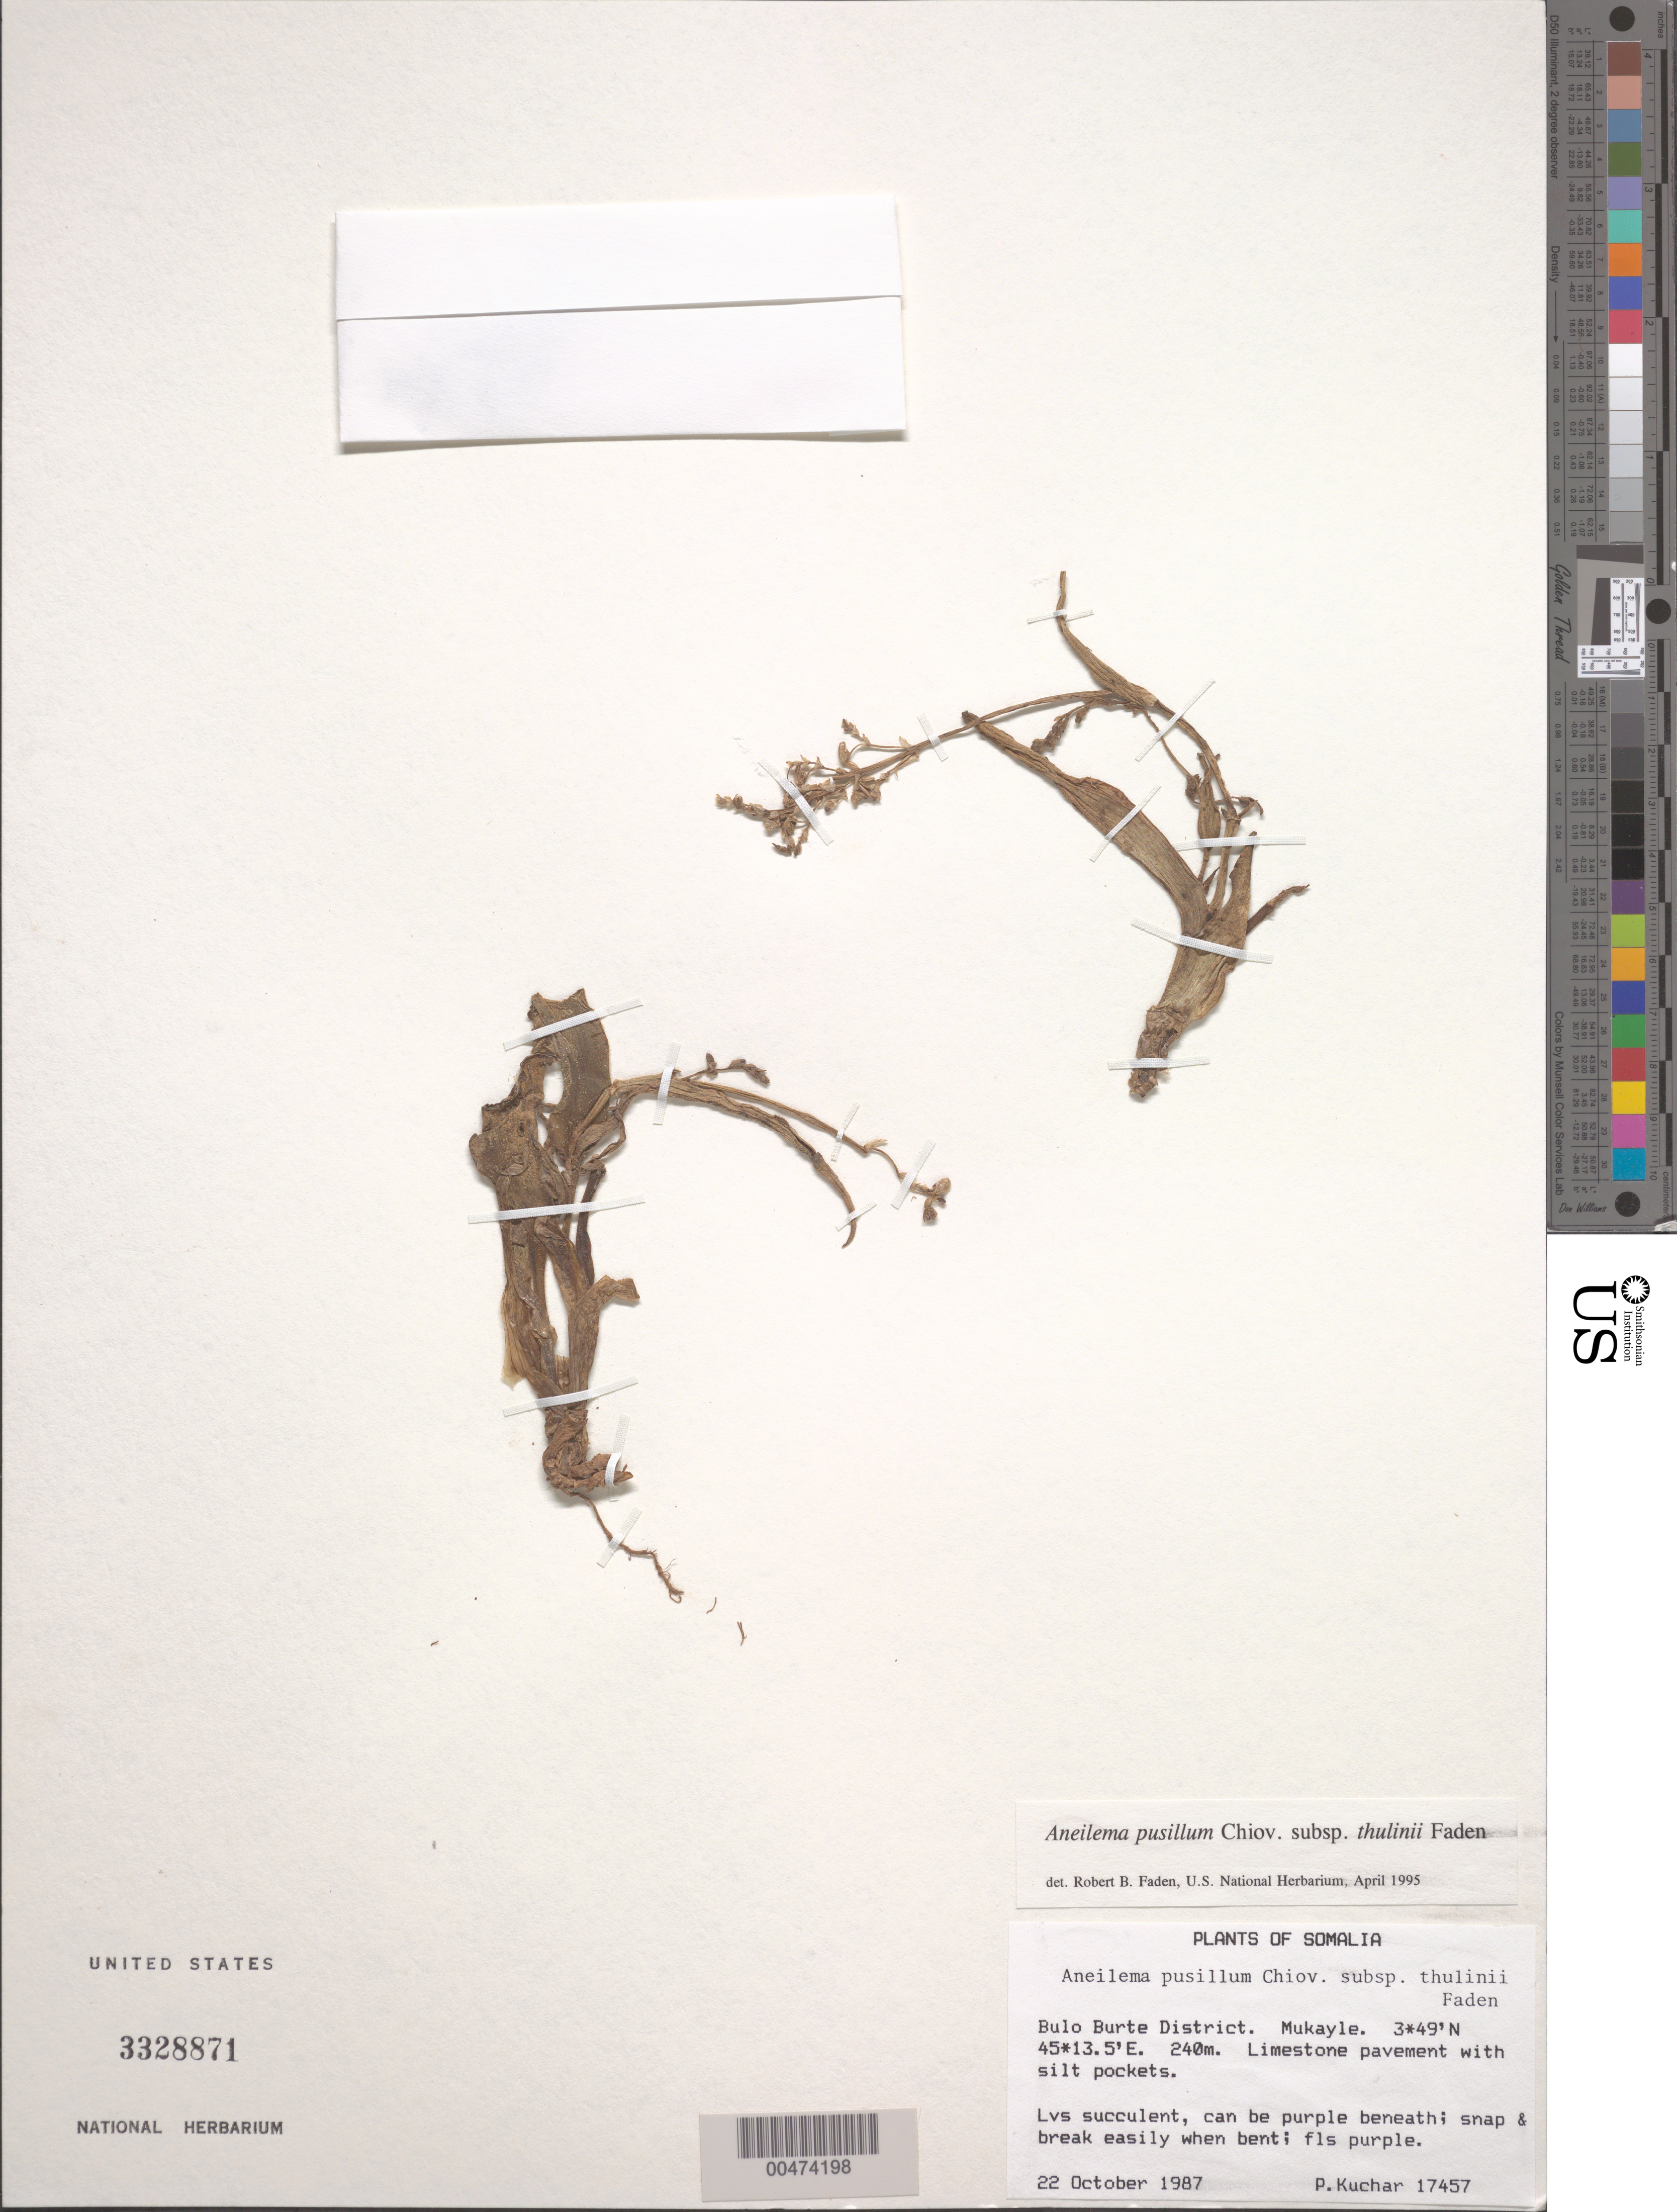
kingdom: Plantae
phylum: Tracheophyta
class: Liliopsida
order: Commelinales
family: Commelinaceae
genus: Aneilema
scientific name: Aneilema pusillum subsp. thulinii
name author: Faden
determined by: Faden, Robert B., (US), Smithsonian Institution - National Museum of Natural History (UNITED STATES)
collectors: P. Kuchar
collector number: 17457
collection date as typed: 22 Oct 1987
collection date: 1987-10-22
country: Somalia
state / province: Hiiraan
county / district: Bulo Burte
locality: Mukayle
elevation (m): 240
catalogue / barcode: US 3328871